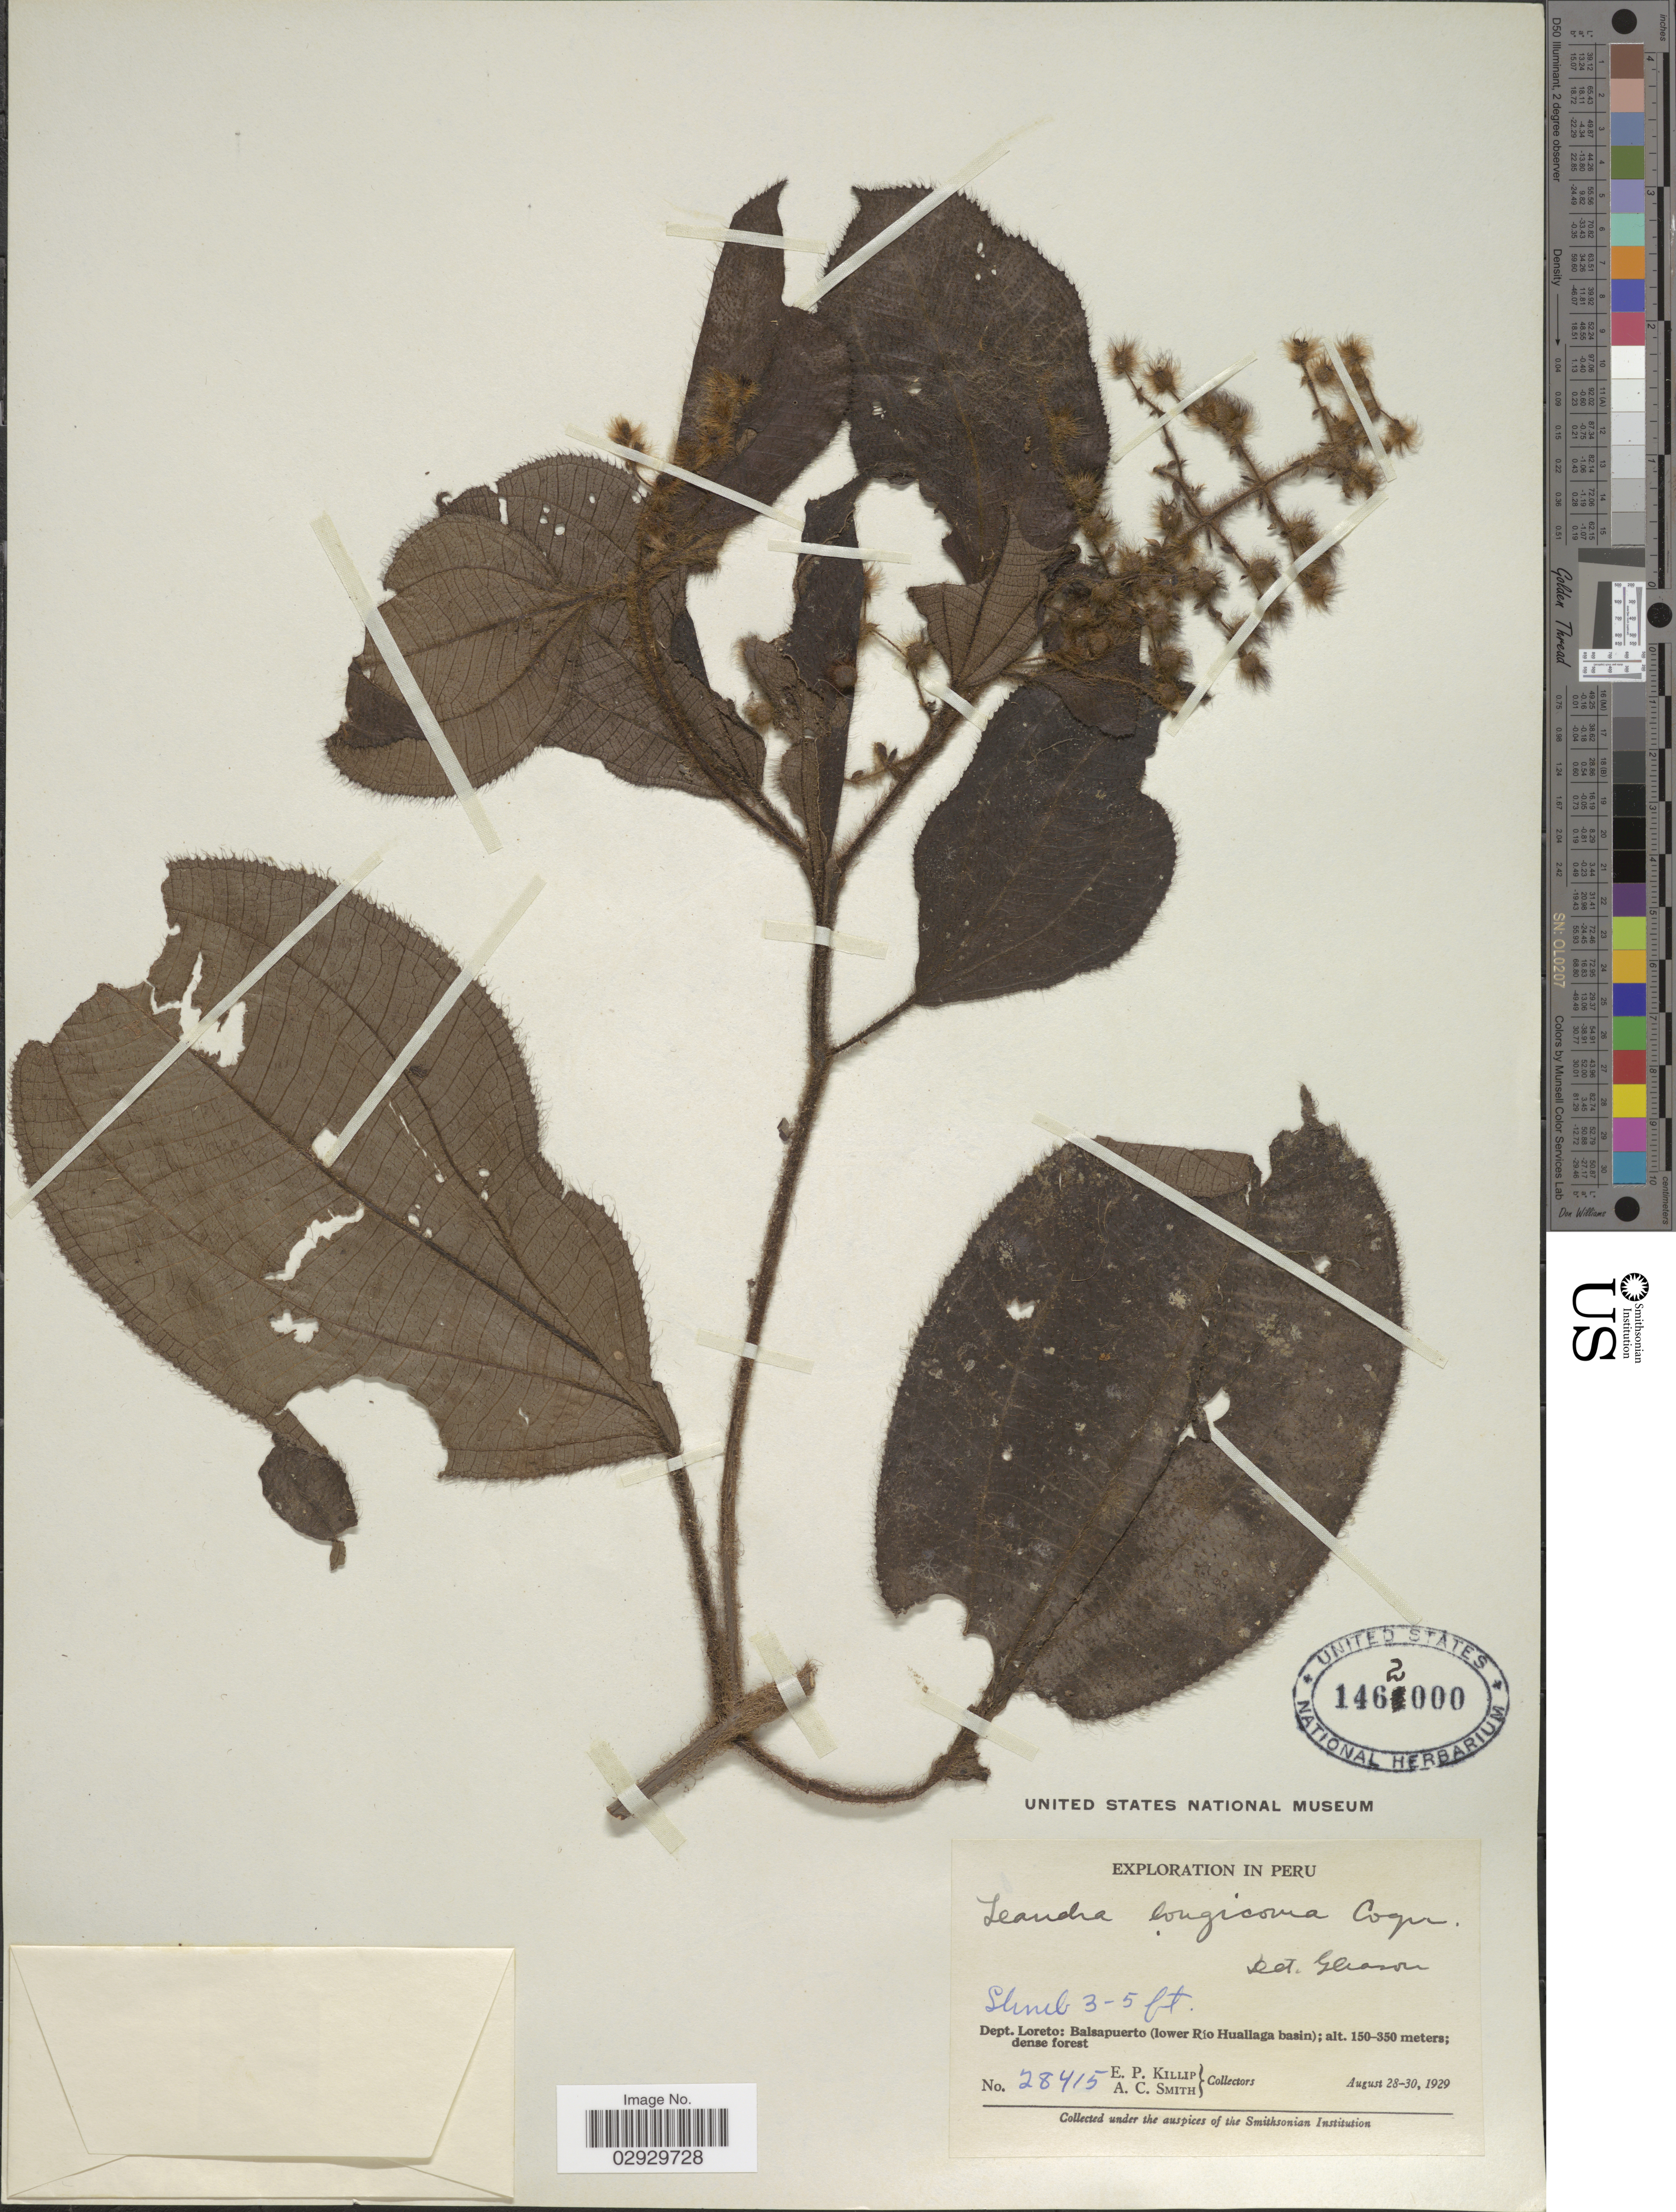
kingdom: Plantae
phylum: Tracheophyta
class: Magnoliopsida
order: Myrtales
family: Melastomataceae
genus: Leandra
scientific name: Leandra longicoma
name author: Cogn.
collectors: E. P. Killip & A. C. Smith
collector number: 28415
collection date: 1929-08-28/1929-08-30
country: Peru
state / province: Loreto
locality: Dept. Loreto: Balsapuerto (lower Rio Huallaga basin).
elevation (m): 150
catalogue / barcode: US 1462000